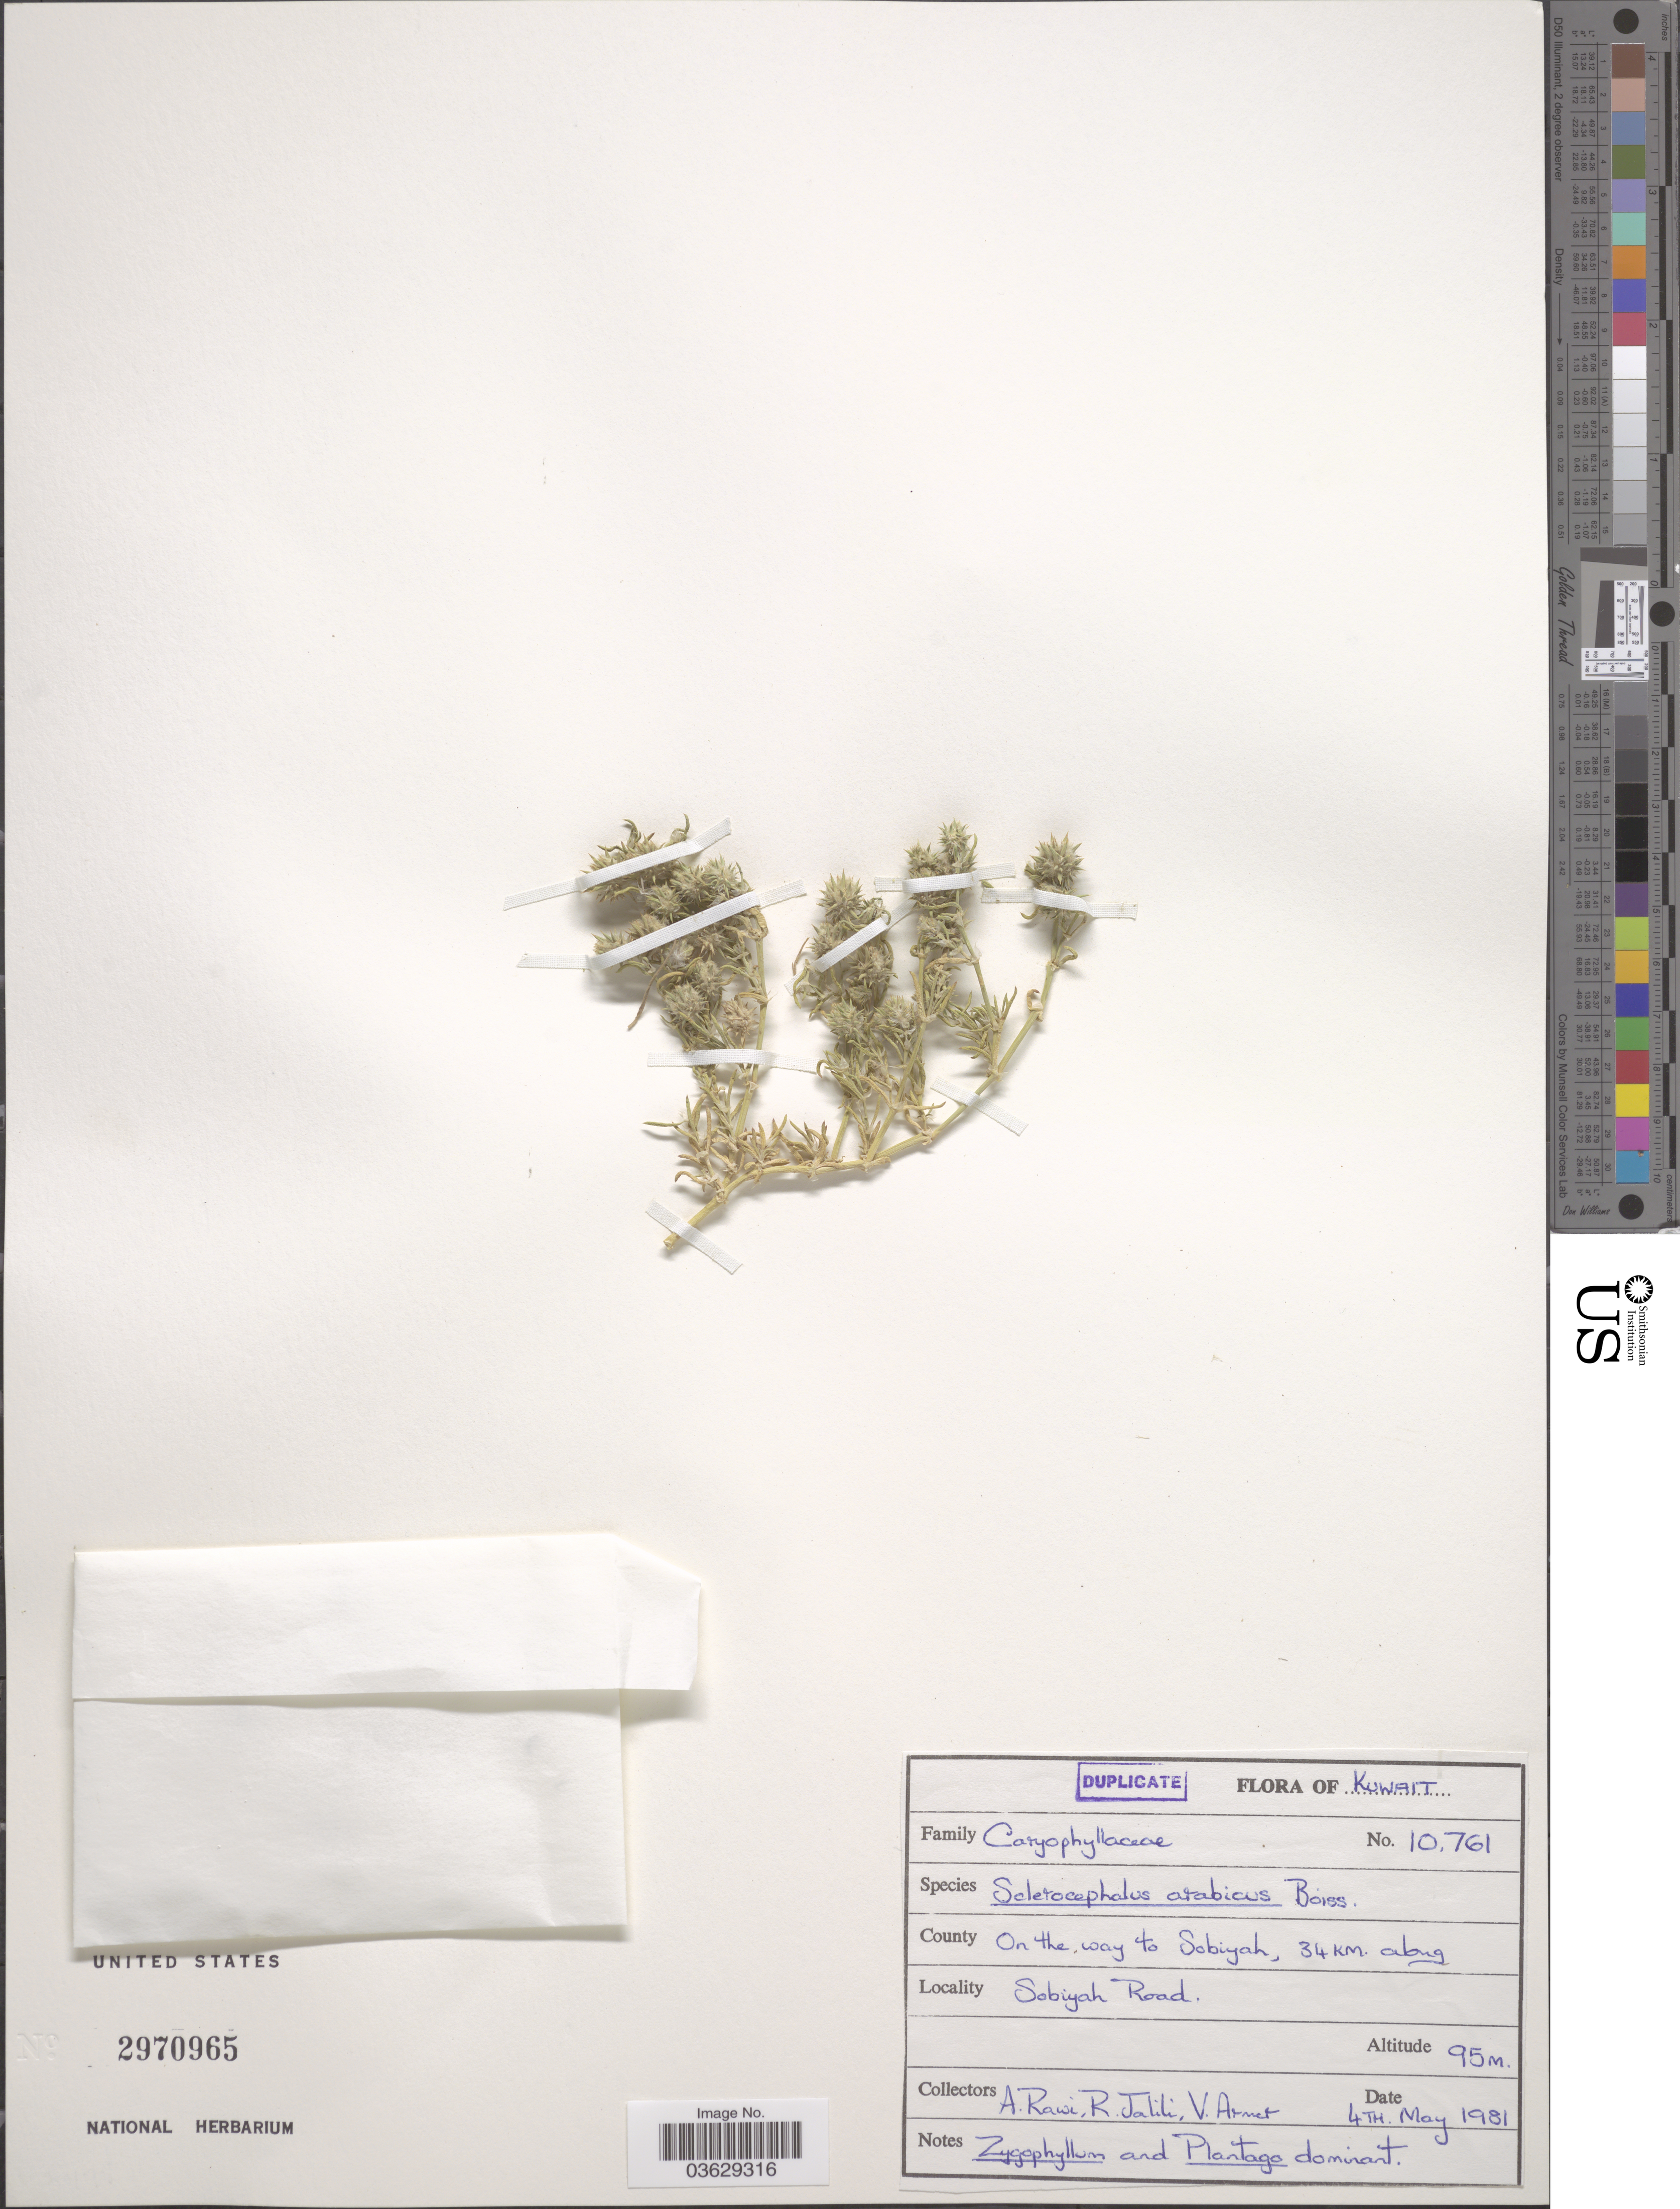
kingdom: Plantae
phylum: Tracheophyta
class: Magnoliopsida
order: Caryophyllales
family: Caryophyllaceae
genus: Gymnocarpos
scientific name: Gymnocarpos sclerocephalus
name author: (Decne.) Dahlgren & Thulin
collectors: A. Rawi, R. Jalili & V. Armet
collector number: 10761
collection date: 1981-05-04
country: Kuwait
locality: On the way to Sabiyah, 34 km. along Sabiyah Road.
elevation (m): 95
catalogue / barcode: US 2970965